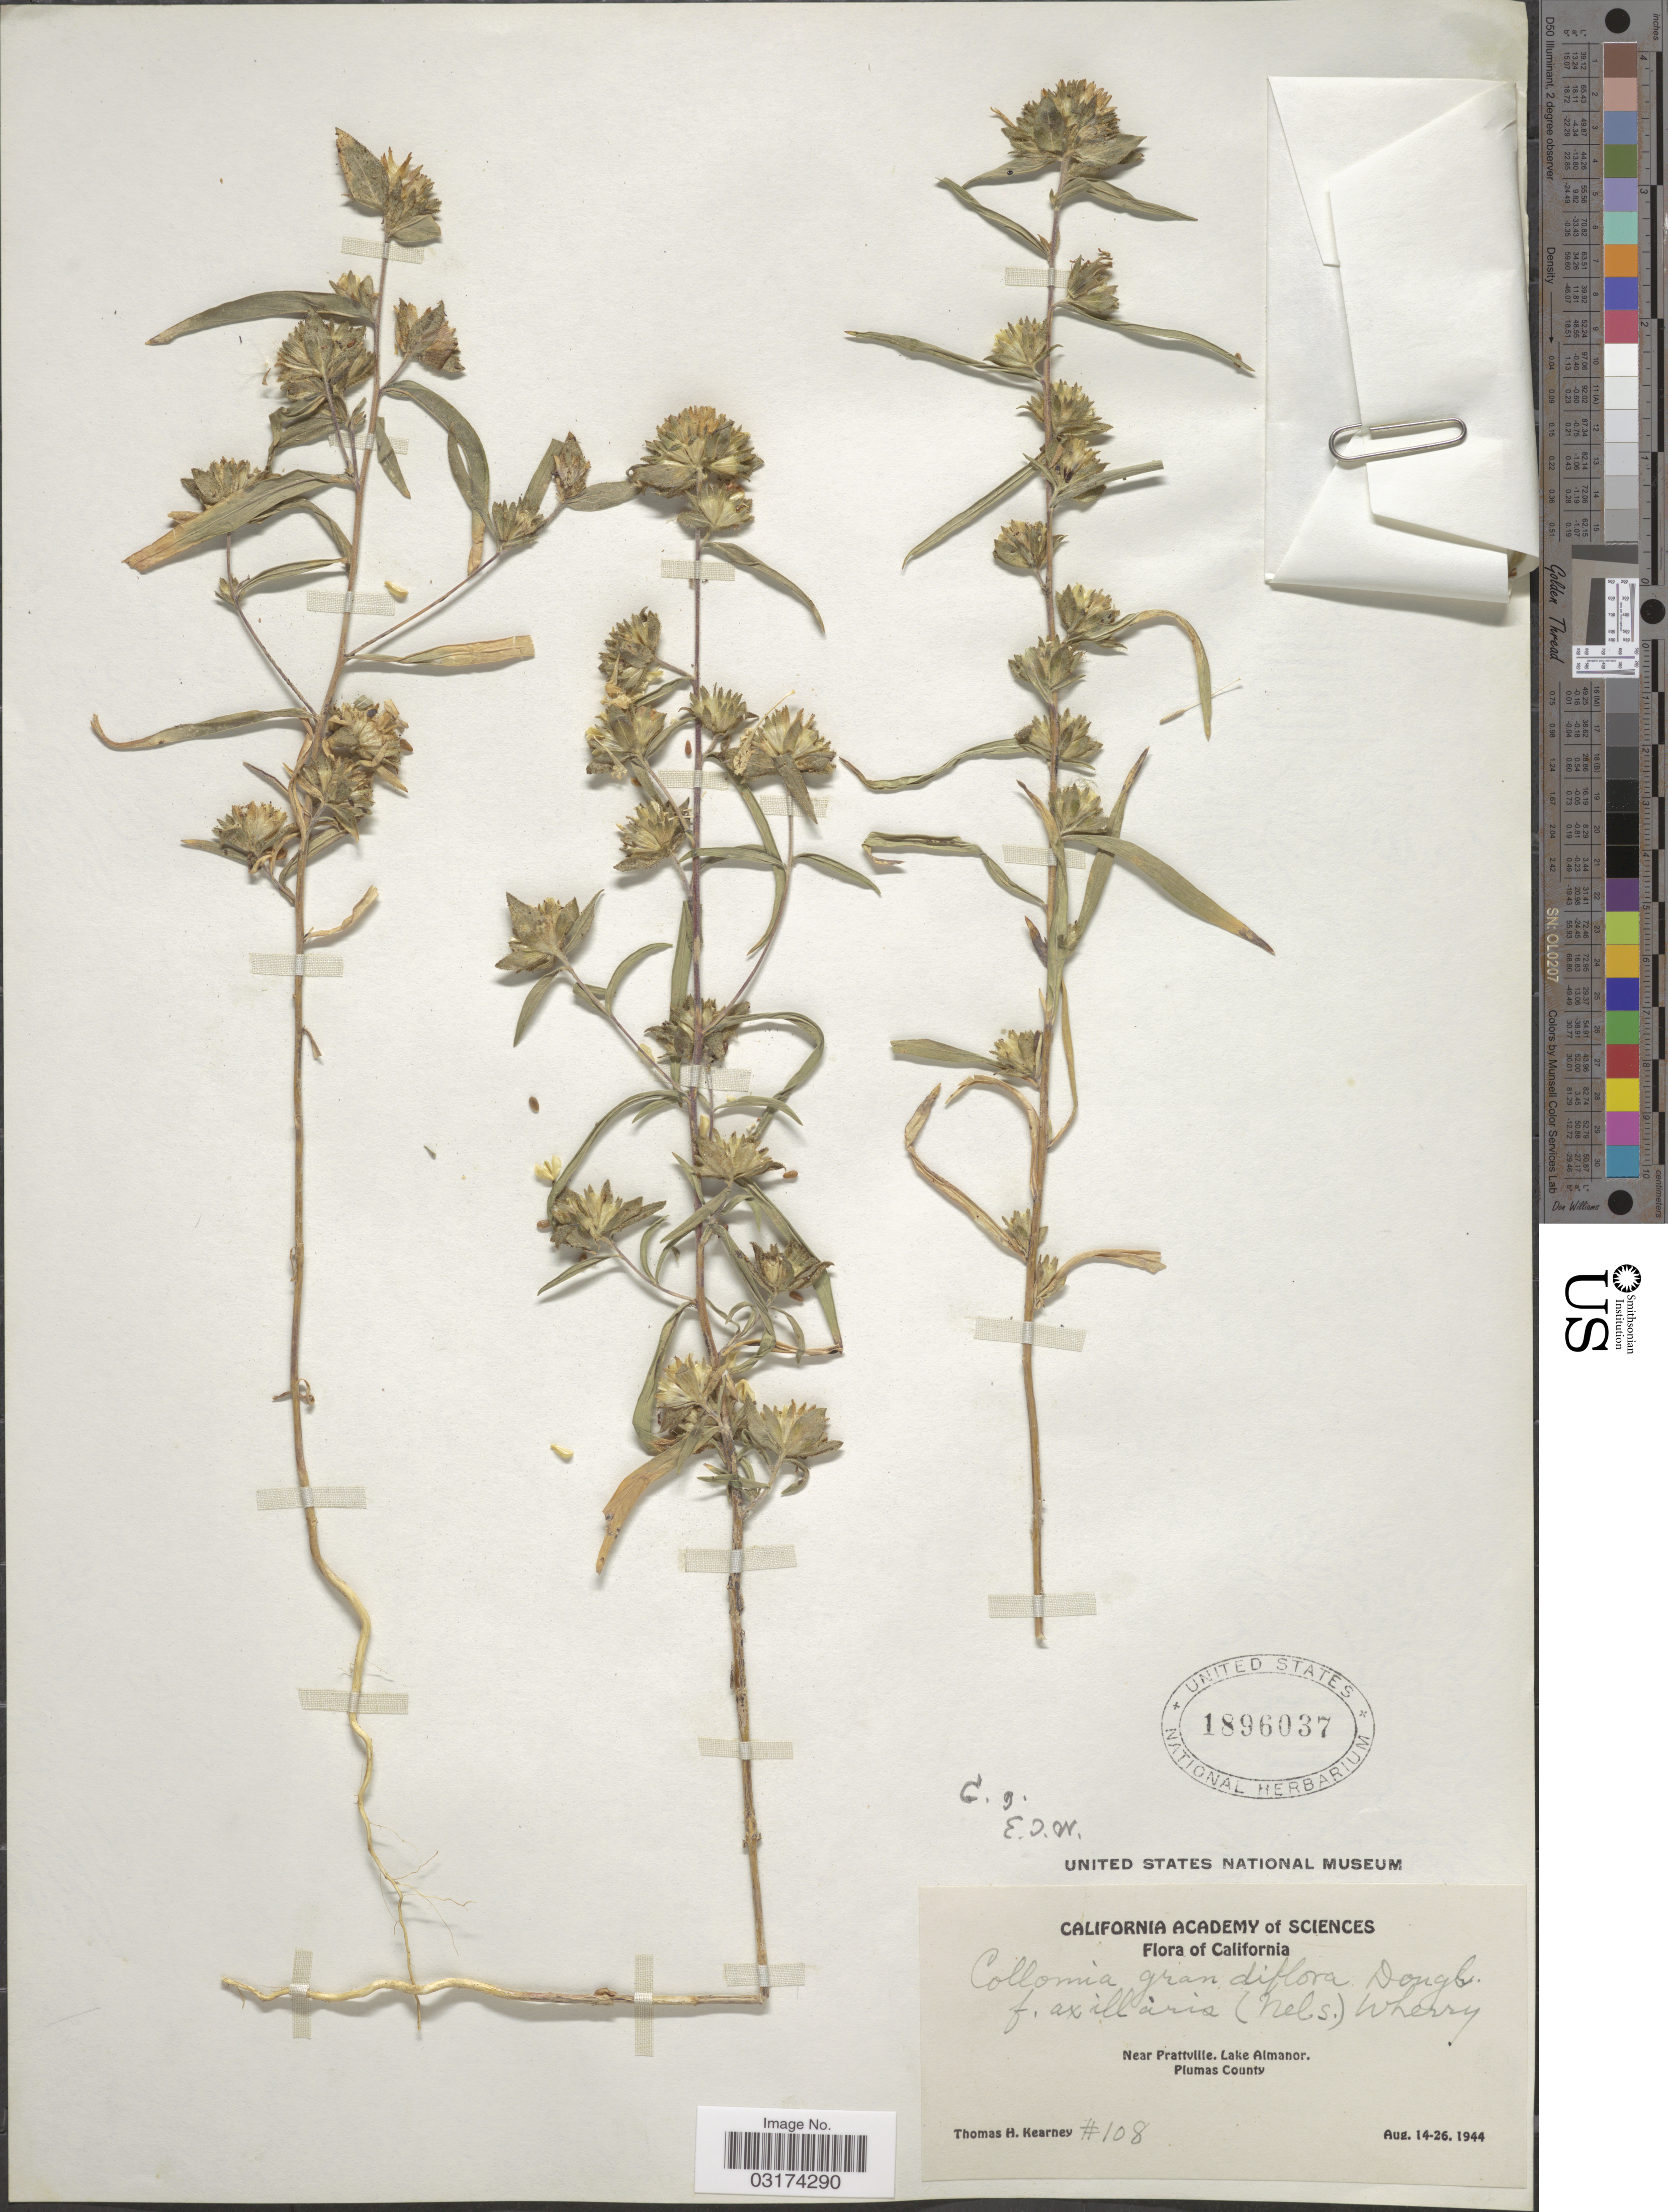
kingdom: Plantae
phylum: Tracheophyta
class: Magnoliopsida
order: Ericales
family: Polemoniaceae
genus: Collomia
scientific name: Collomia grandiflora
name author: Douglas ex Lindl.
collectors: T. H. Kearney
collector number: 108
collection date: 1944-08-14/1944-08-26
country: United States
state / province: California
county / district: Plumas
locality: Near Prattville. Lake Almanor. Plumas County.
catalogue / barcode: US 1896037